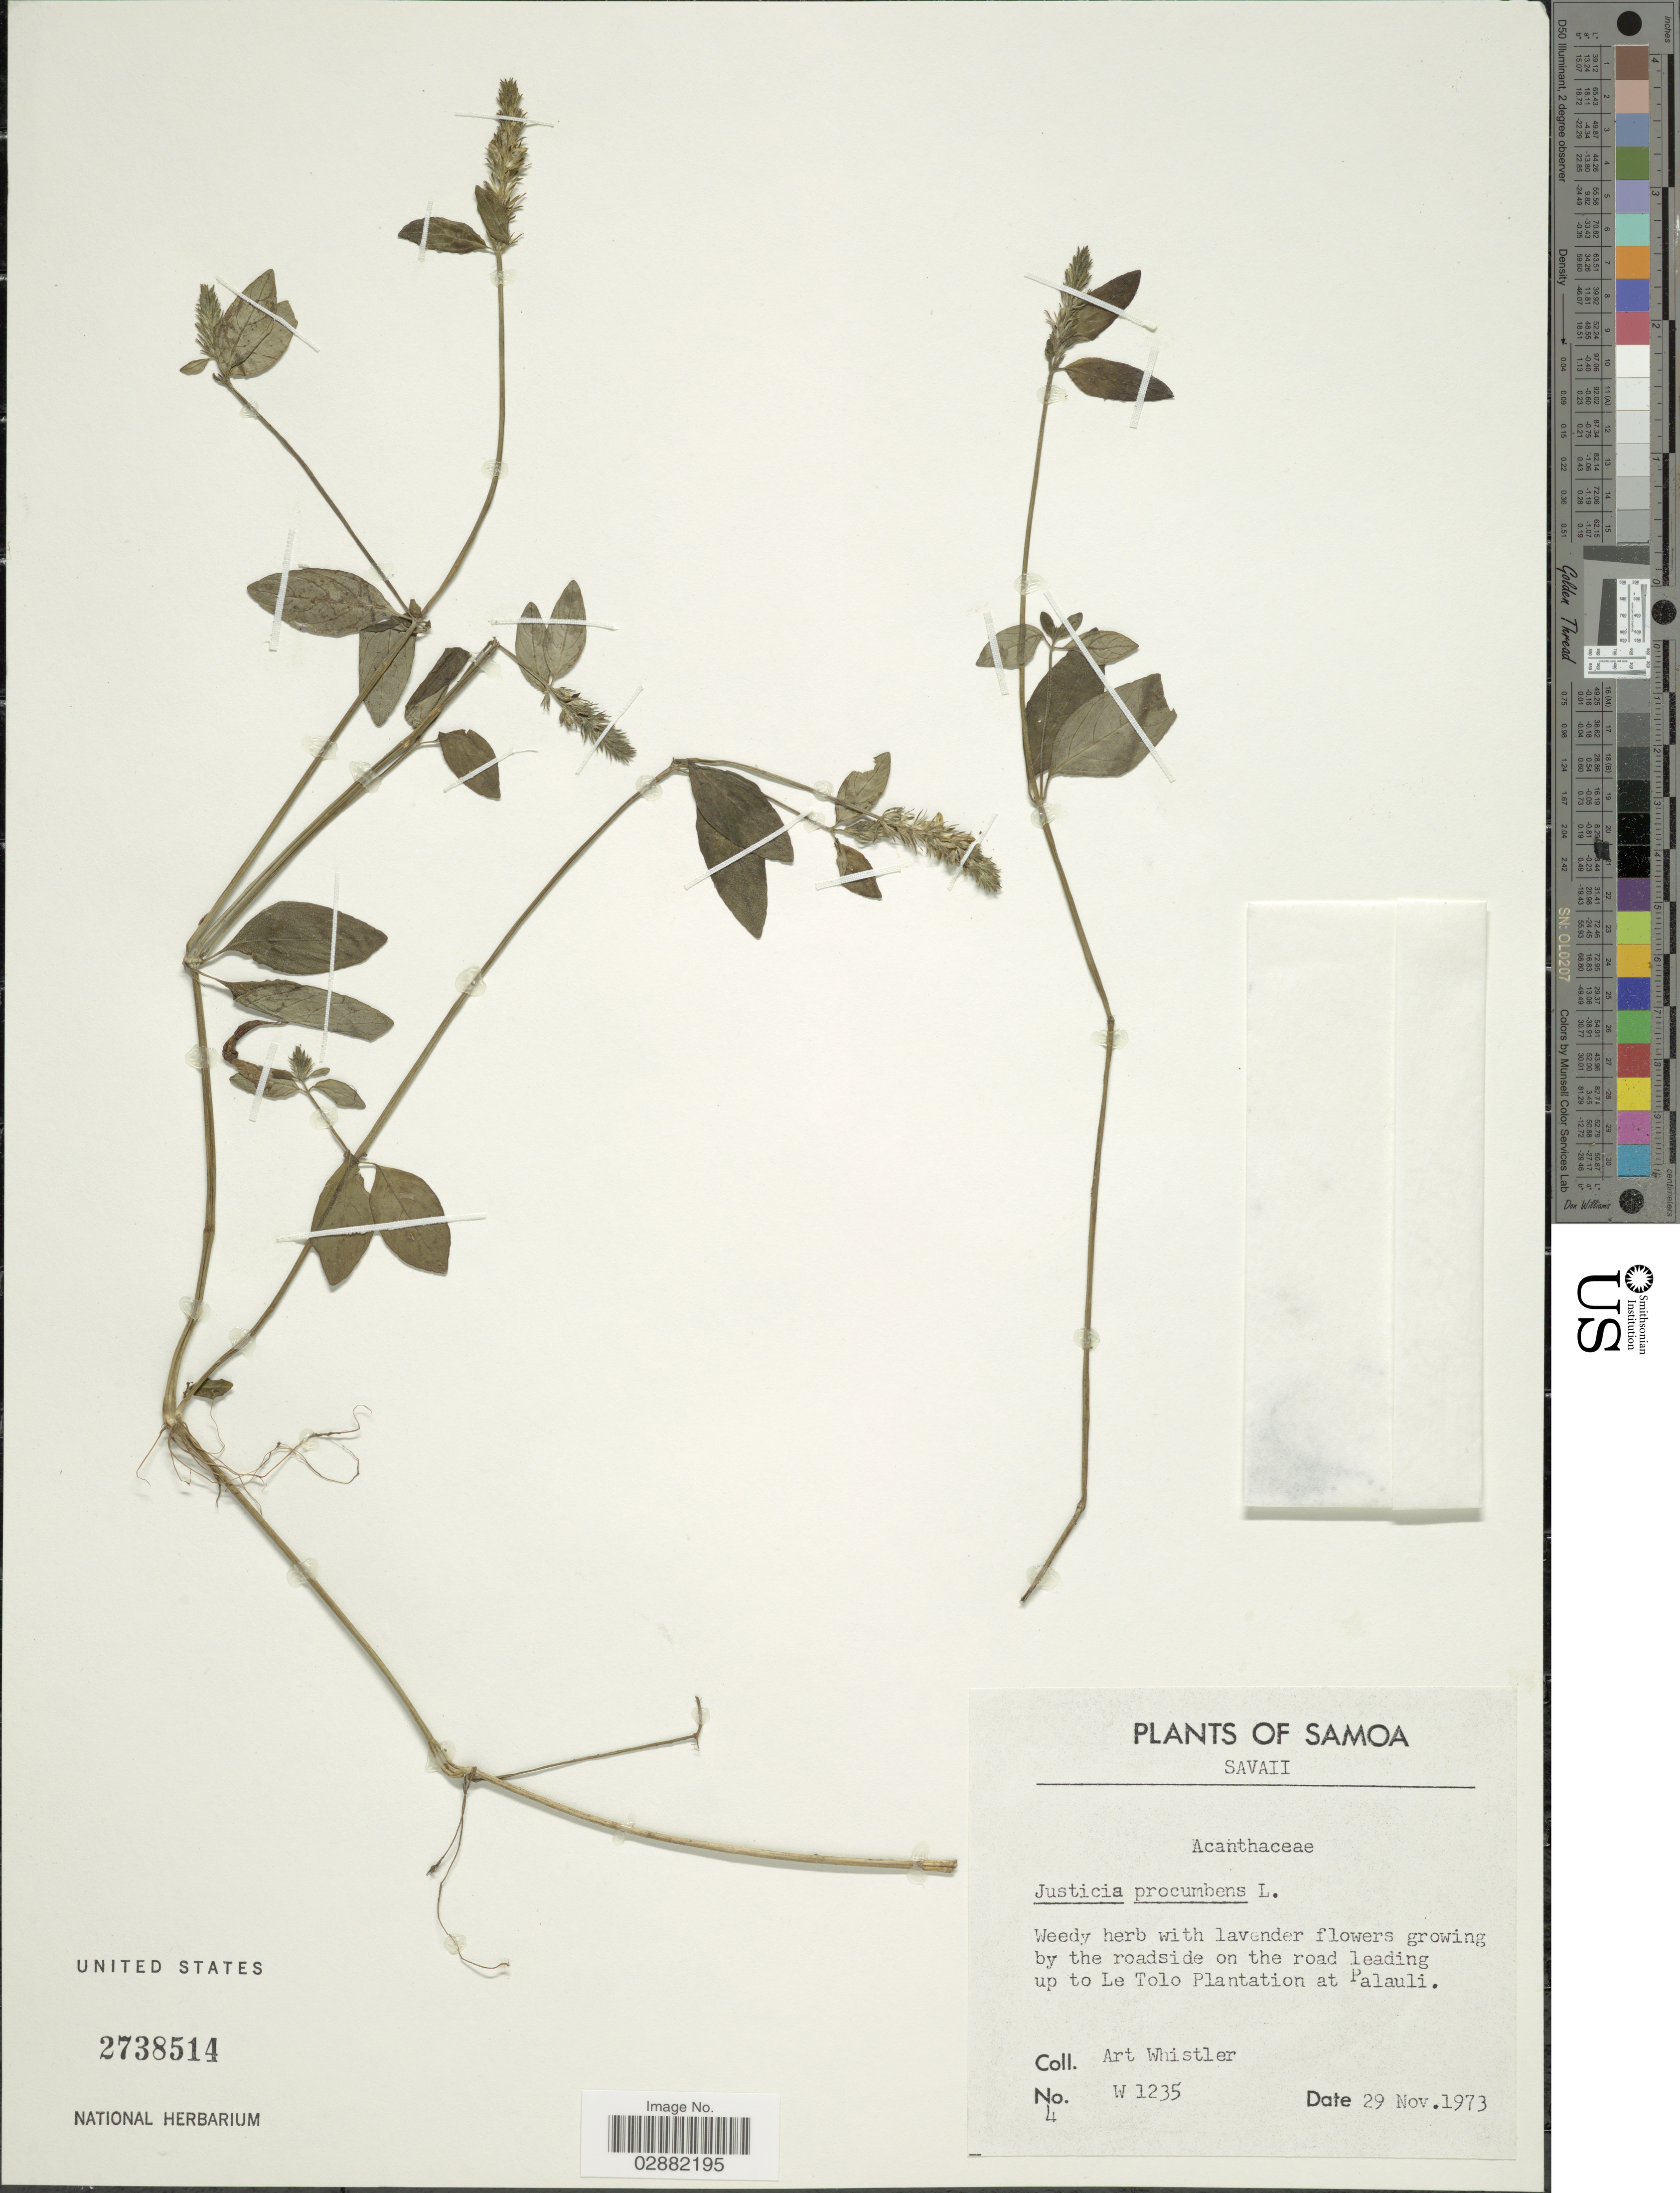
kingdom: Plantae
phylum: Tracheophyta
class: Magnoliopsida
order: Lamiales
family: Acanthaceae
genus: Justicia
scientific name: Justicia procumbens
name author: L.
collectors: A. Whistler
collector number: W1235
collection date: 1973-11-29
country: Samoa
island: Savai'i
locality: Samoa. Savaii. The roadside on the road leading up to Le Tolo Plantation at Palauli.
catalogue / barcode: US 2738514